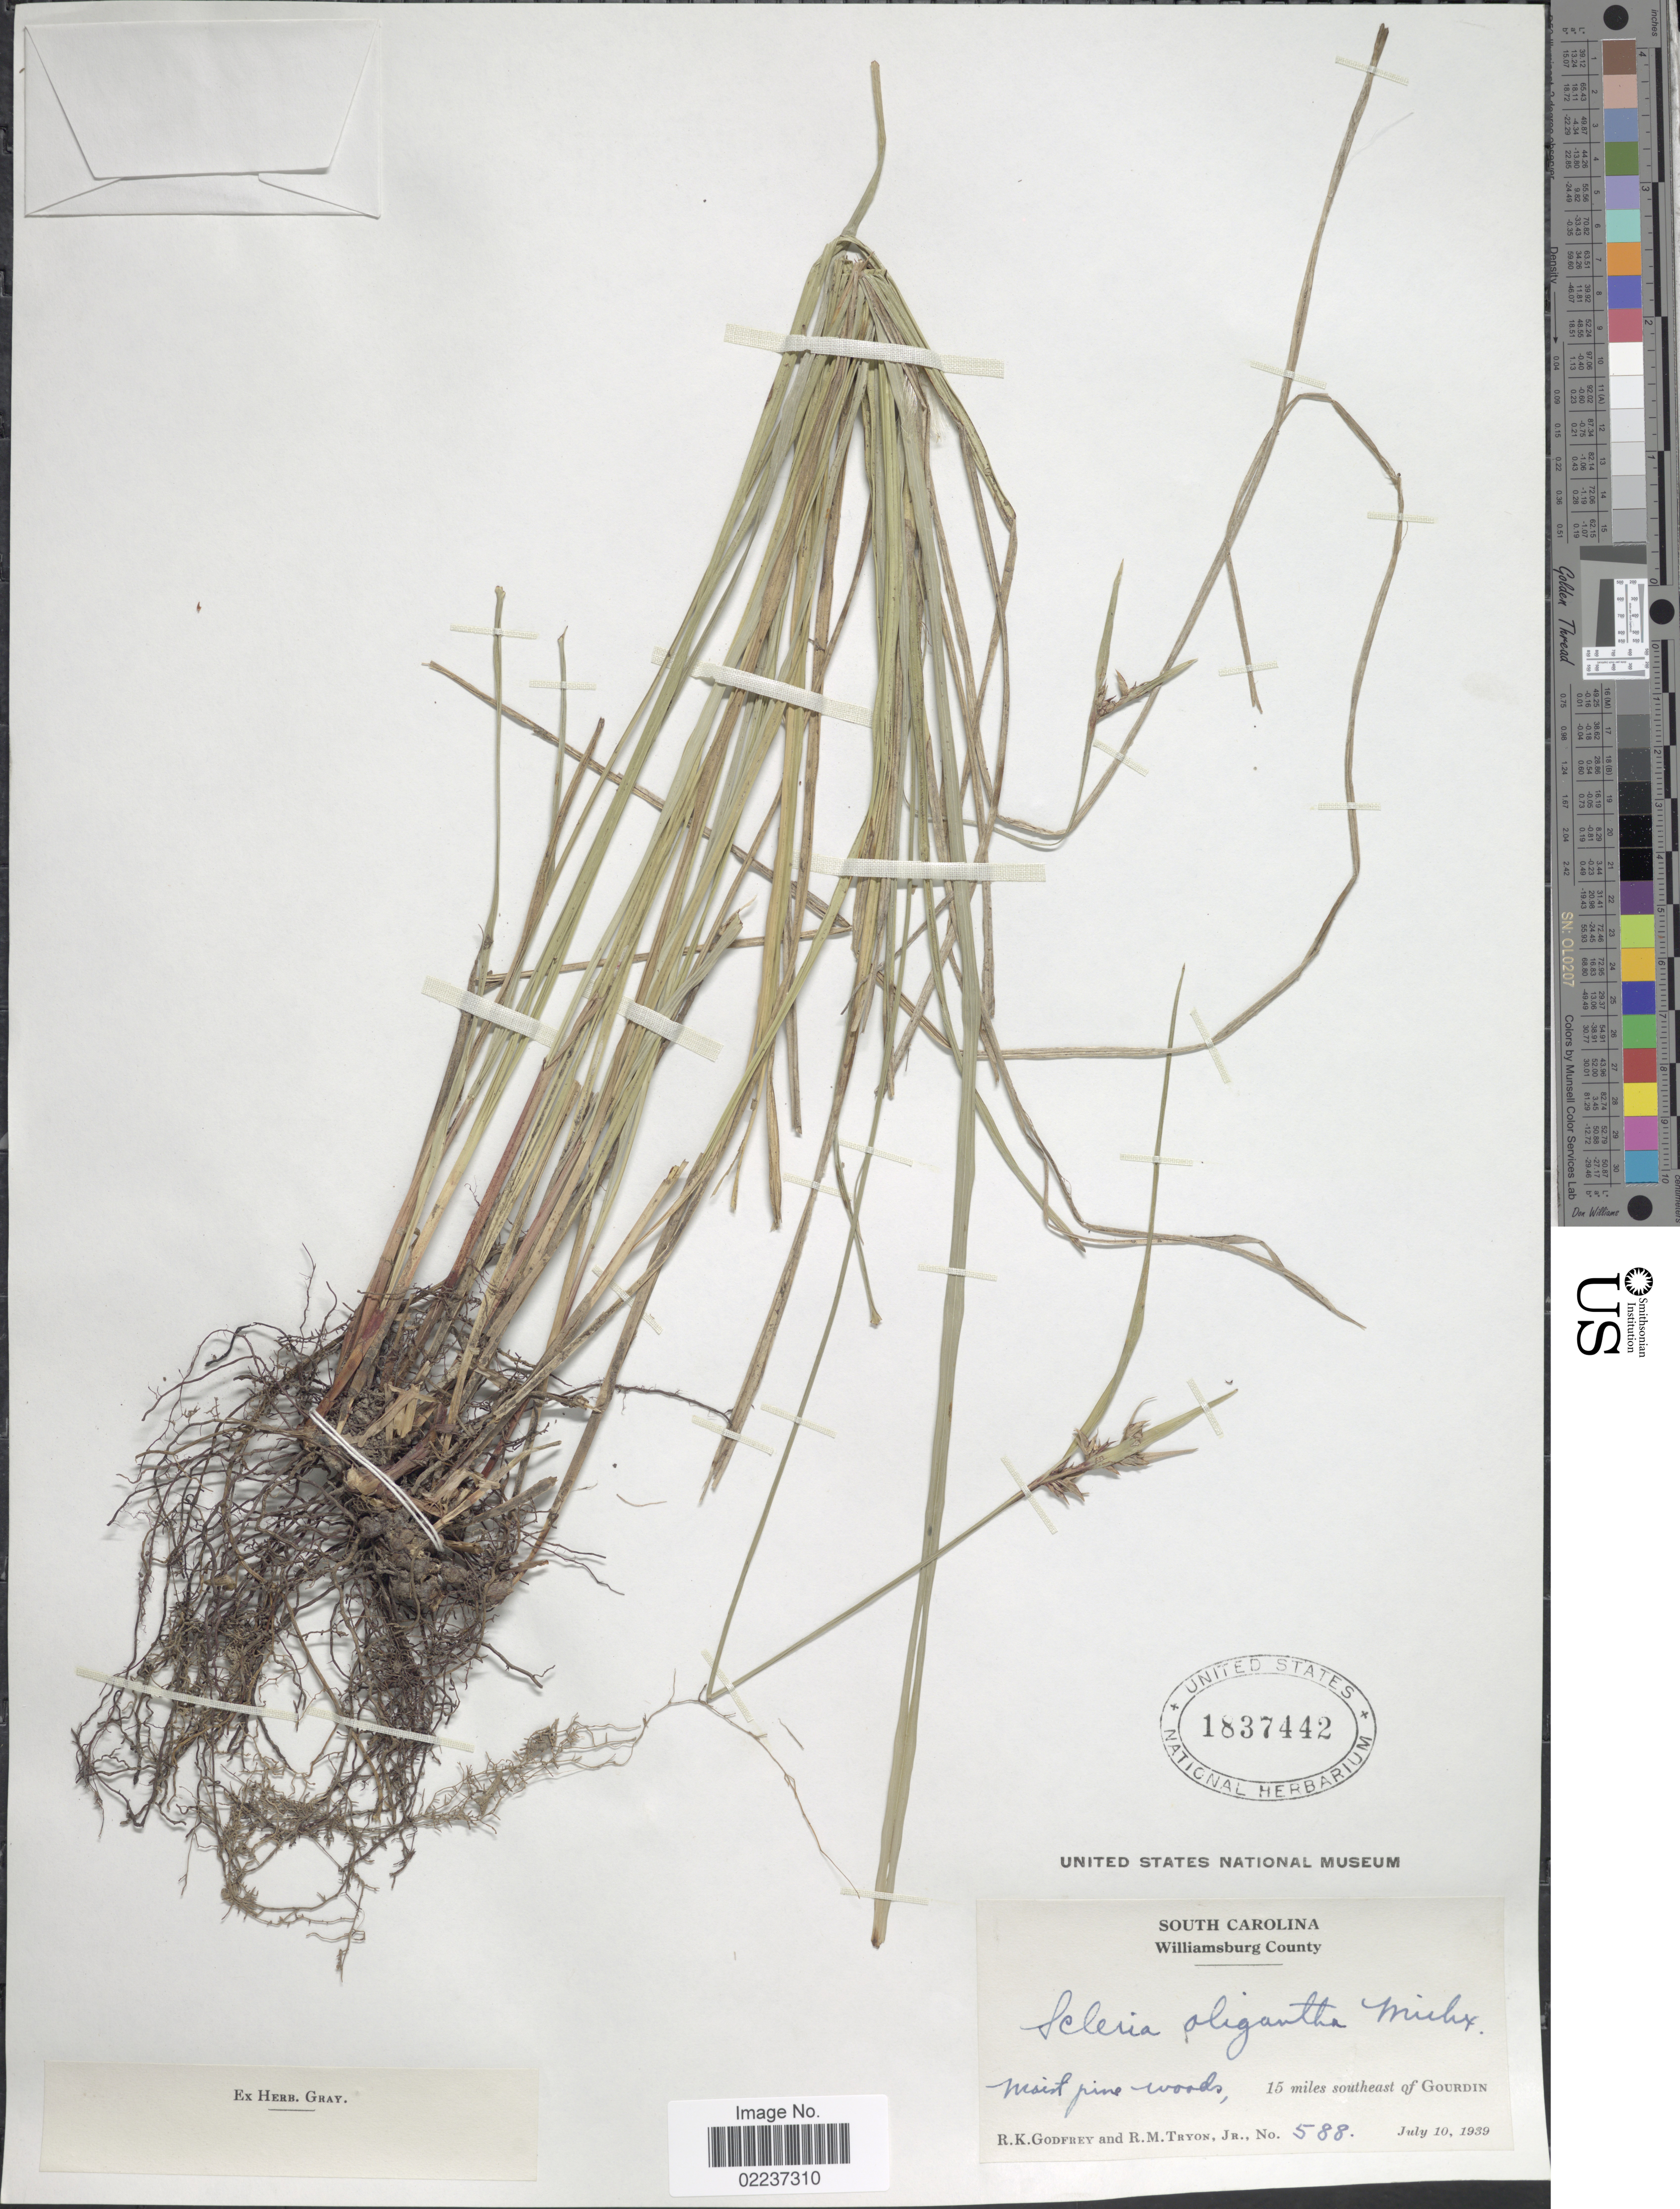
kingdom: Plantae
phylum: Tracheophyta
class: Liliopsida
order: Poales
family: Cyperaceae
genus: Scleria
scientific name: Scleria oligantha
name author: Michx.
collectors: R. K. Godfrey & R. M. Tryon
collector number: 588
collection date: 1939-07-10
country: United States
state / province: South Carolina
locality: Williamsburg County, 15 miles southeast of Gourdin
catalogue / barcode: US 1837442